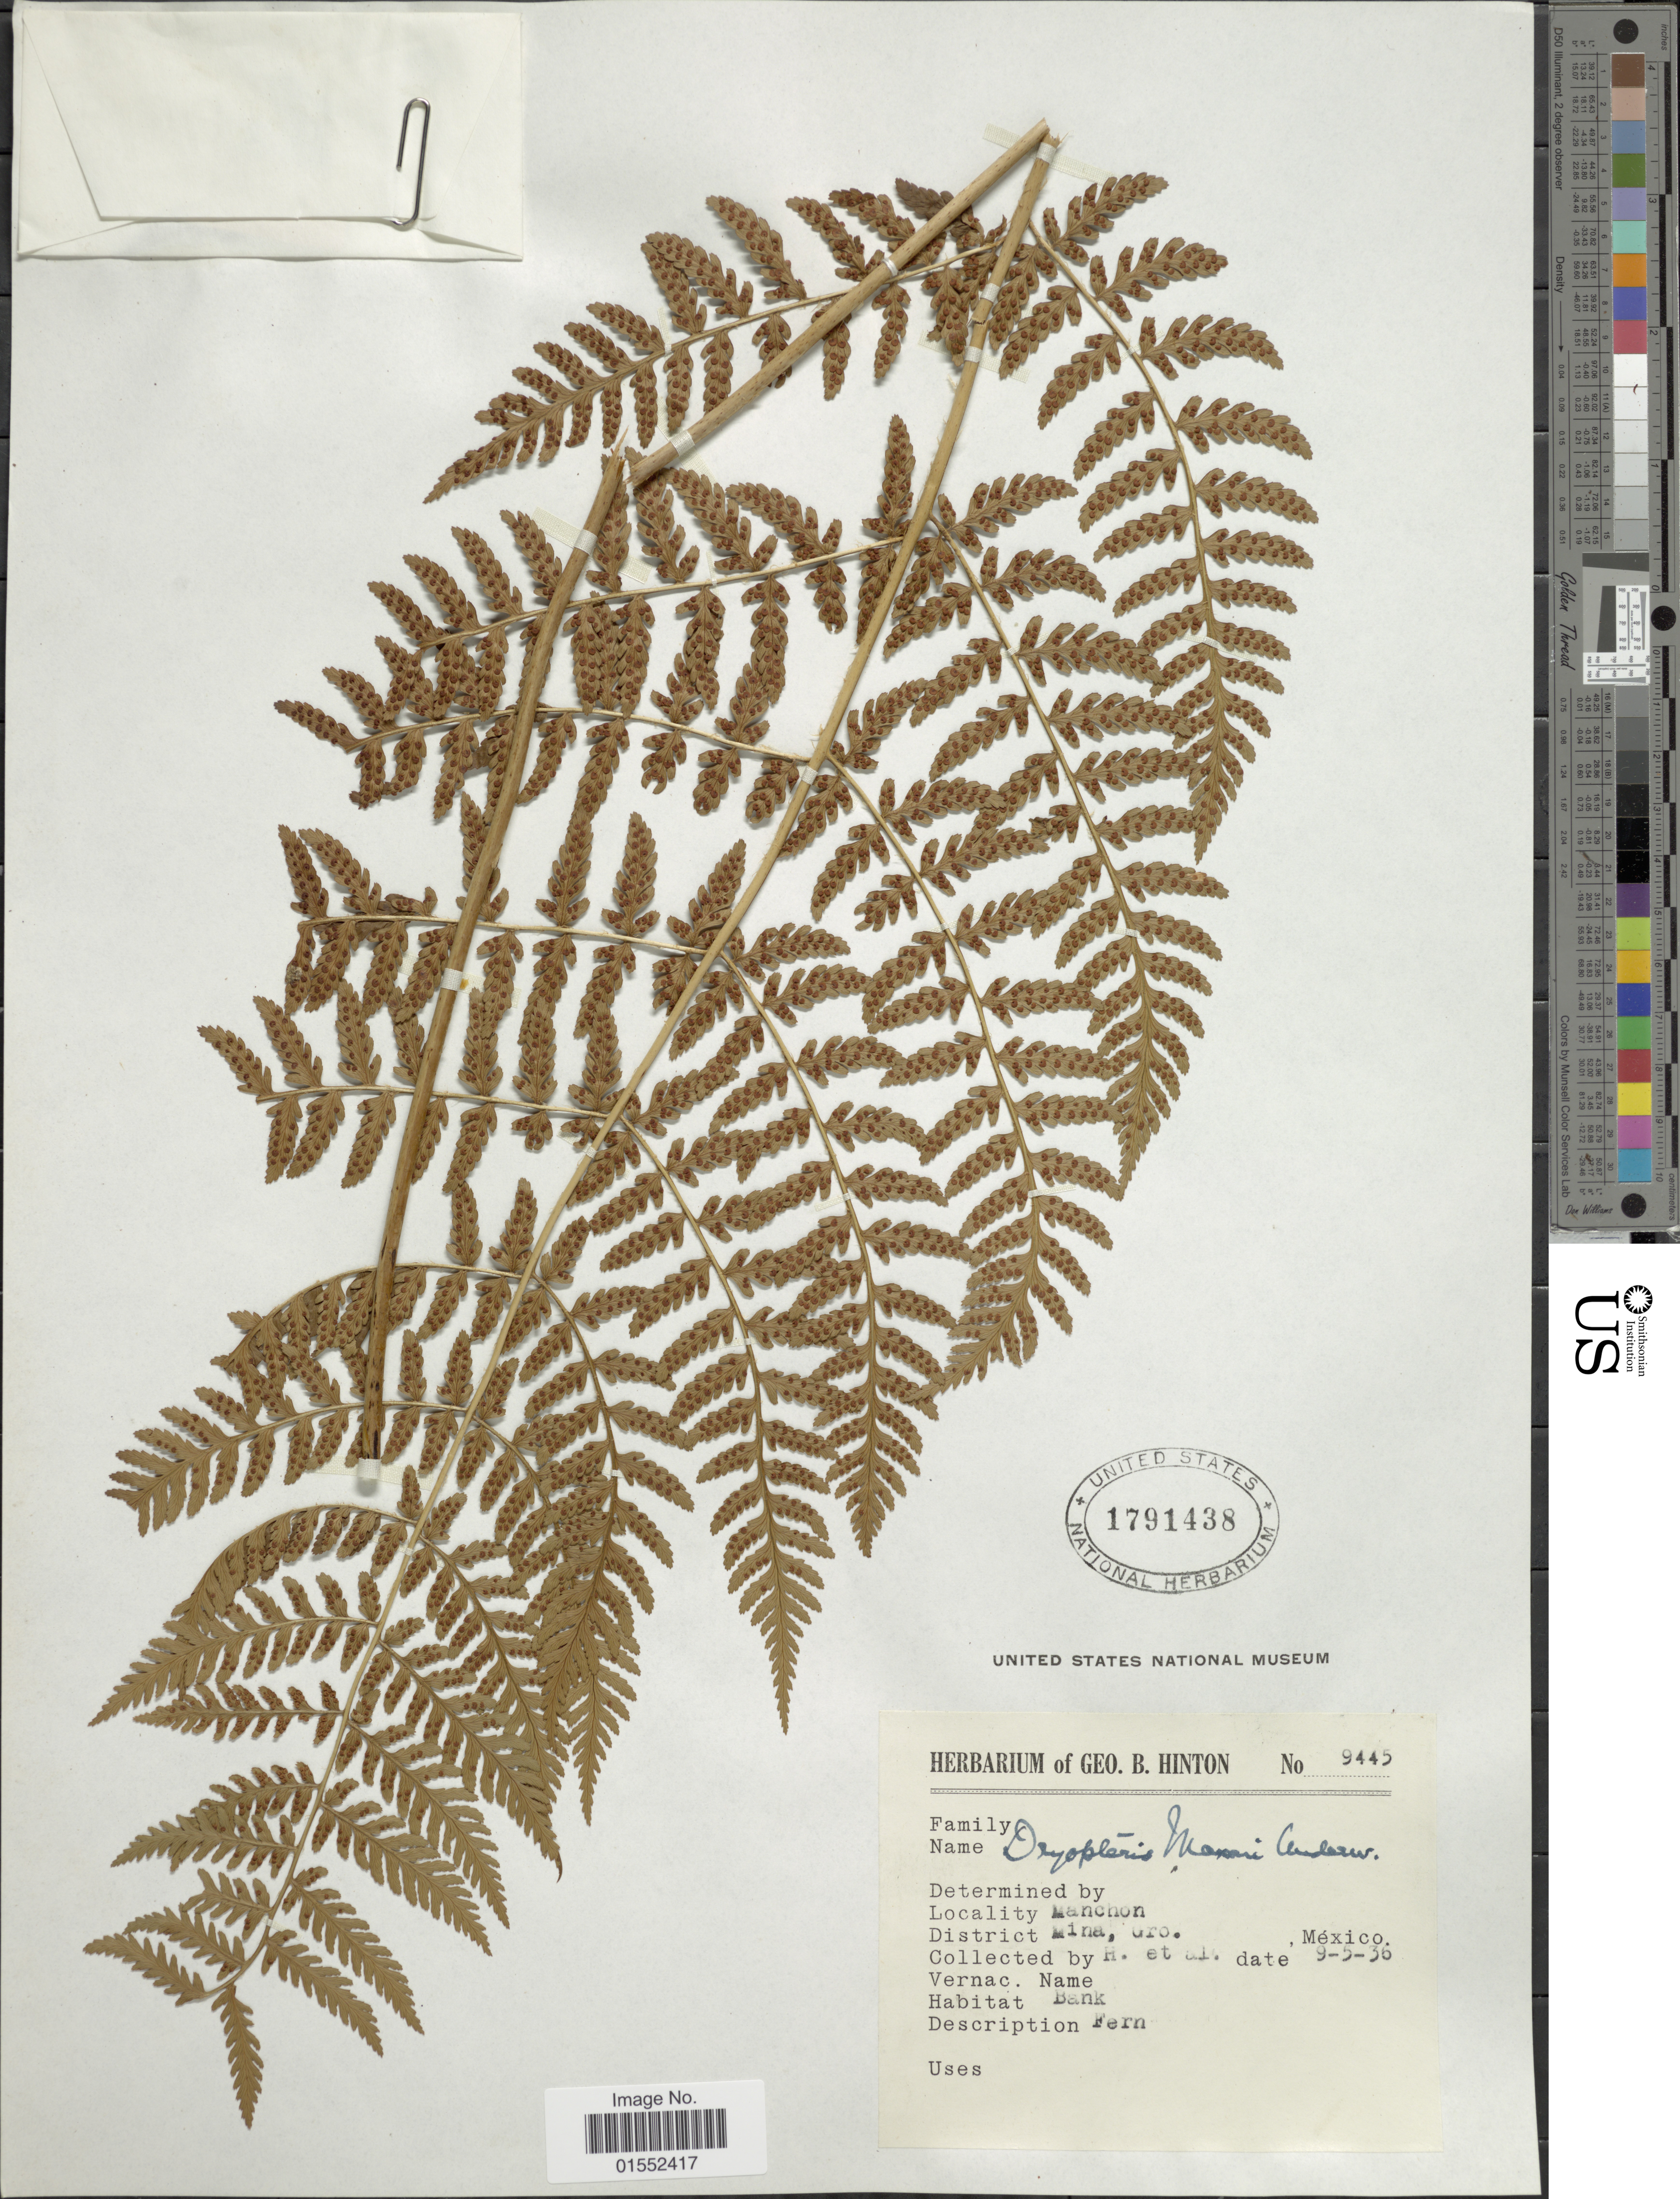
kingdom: Plantae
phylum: Tracheophyta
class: Polypodiopsida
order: Polypodiales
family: Dryopteridaceae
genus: Dryopteris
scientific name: Dryopteris maxonii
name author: Underw. & C. Chr.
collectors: G. B. Hinton & et al.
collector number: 9445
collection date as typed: Transcribed d/m/y: 9/5/36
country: Mexico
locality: Manchon, District Mina, Gro.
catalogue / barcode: US 1791438